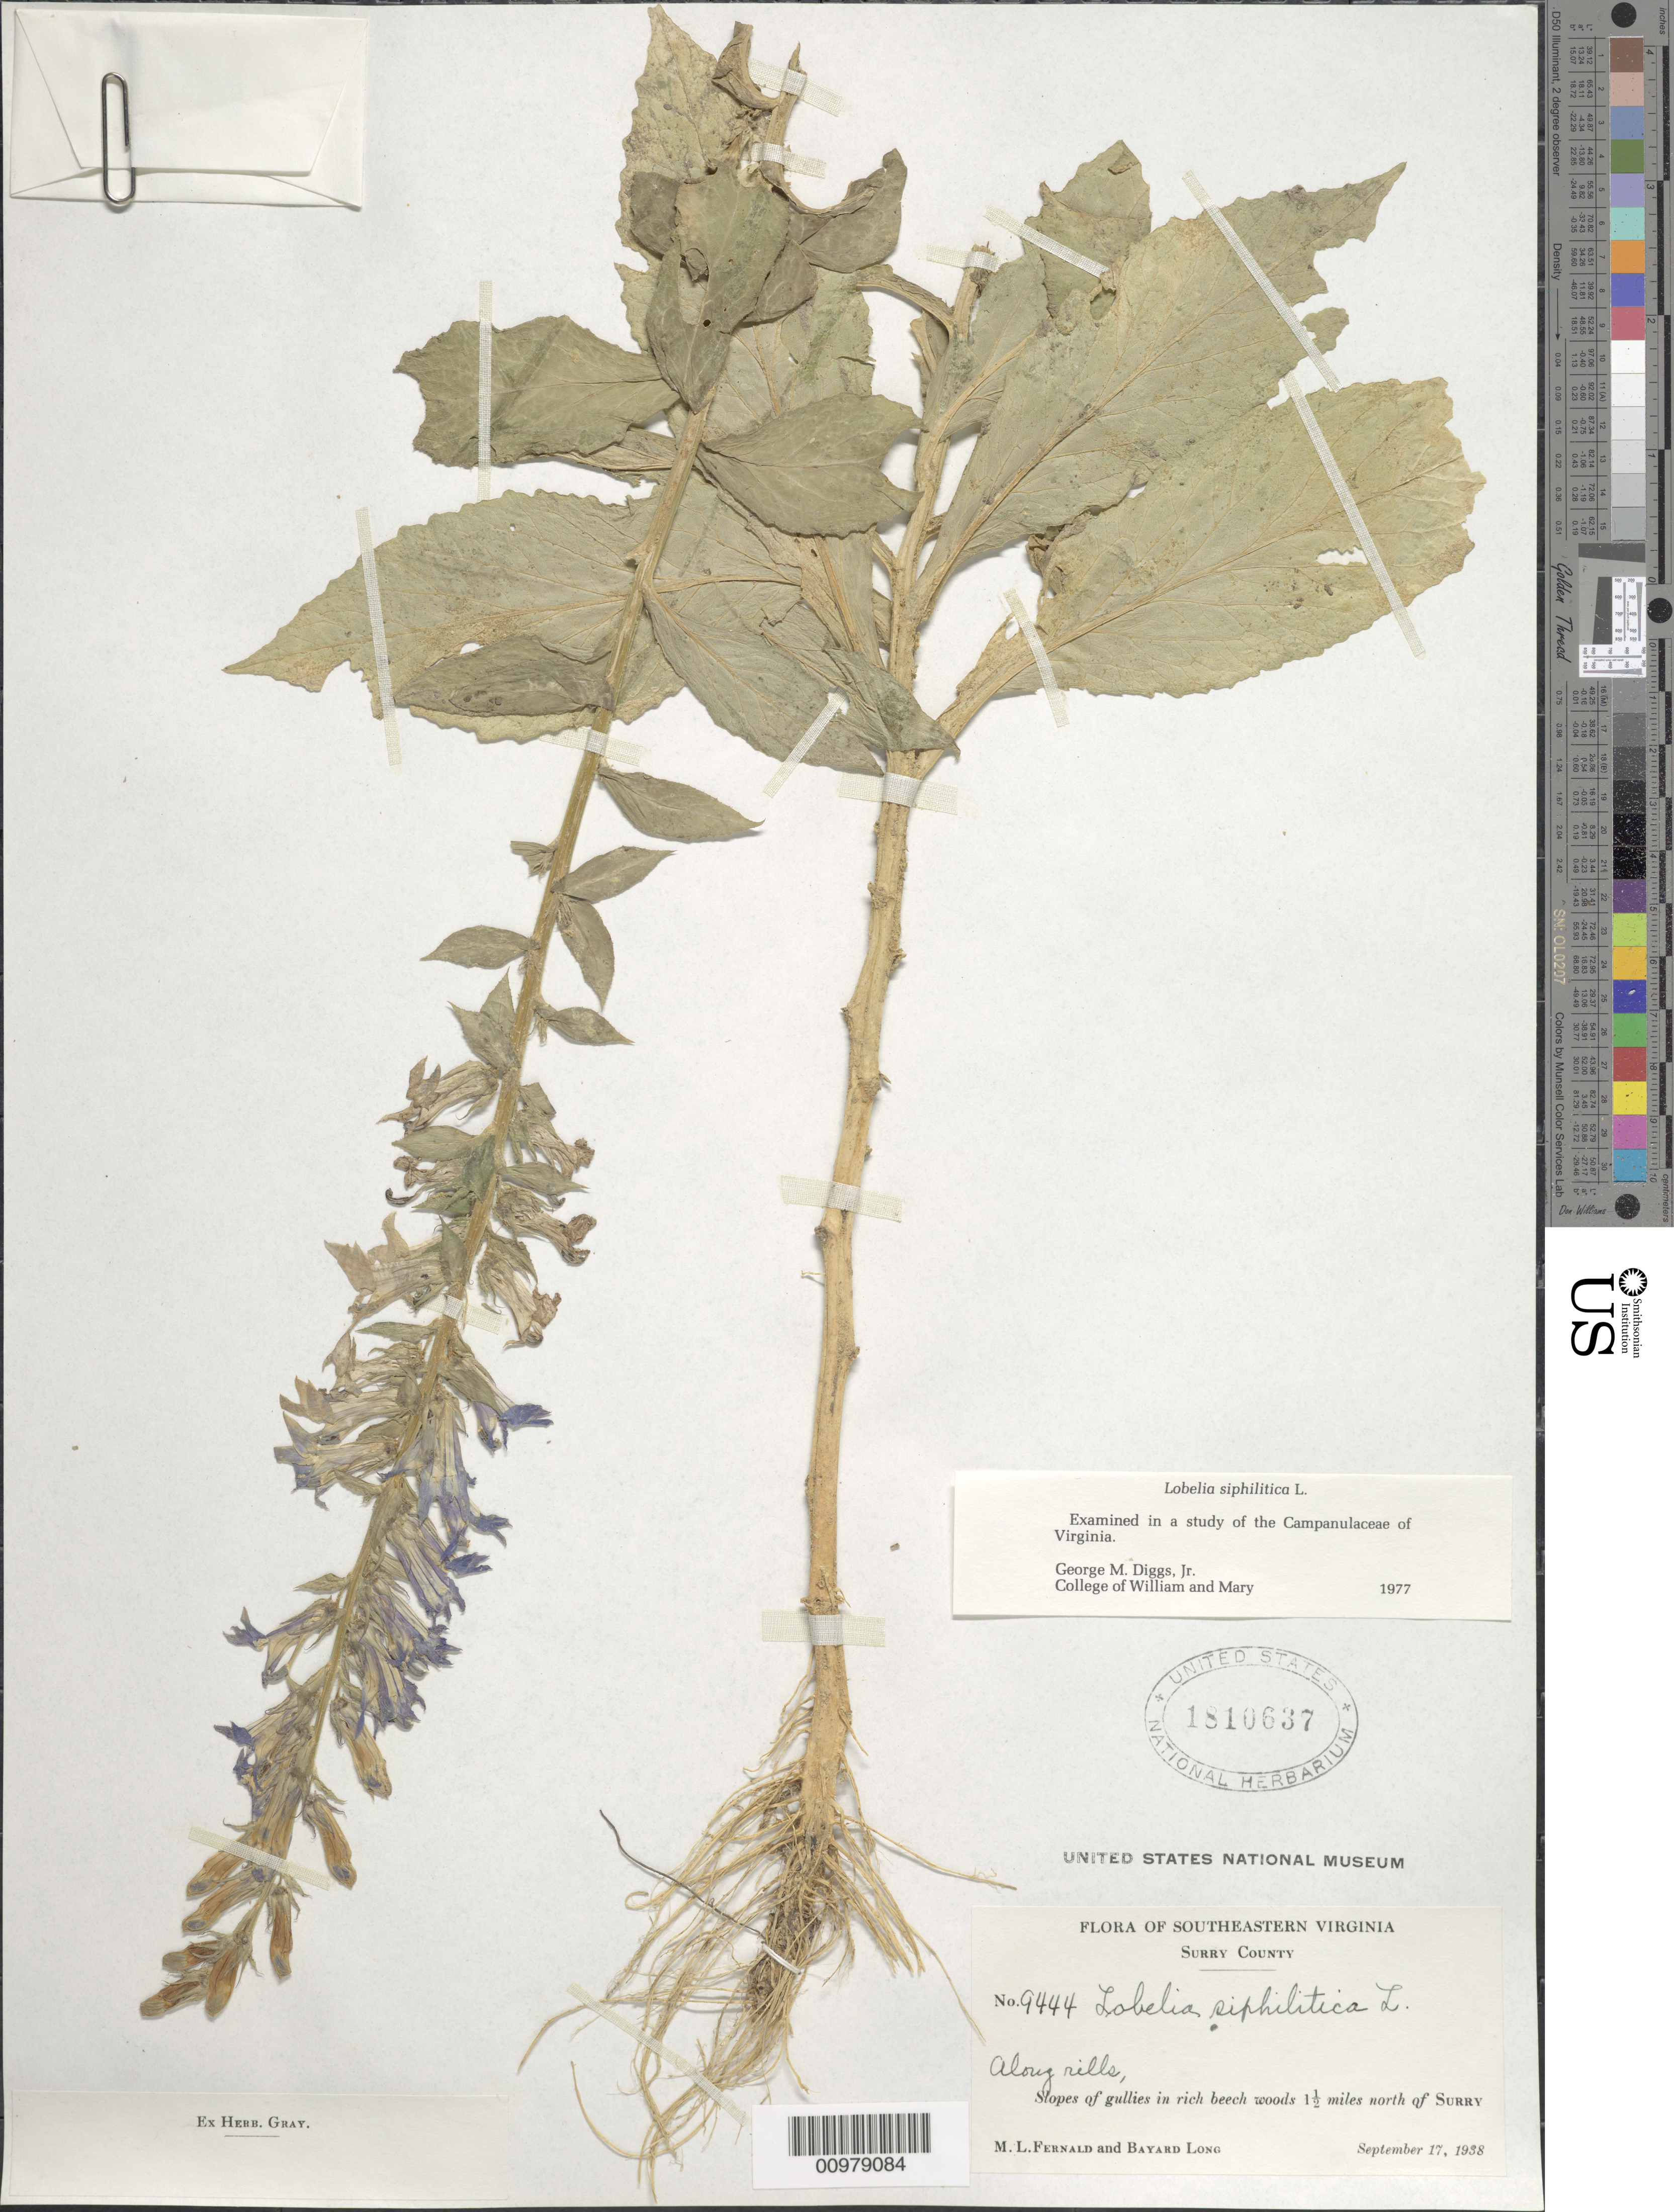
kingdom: Plantae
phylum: Tracheophyta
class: Magnoliopsida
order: Asterales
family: Campanulaceae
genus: Lobelia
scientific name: Lobelia siphilitica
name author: L.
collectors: M. L. Fernald & B. H. Long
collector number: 9444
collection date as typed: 17 Sep 1938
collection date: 1938-09-17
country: United States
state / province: Virginia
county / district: Surry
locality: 1.5 miles north of Surry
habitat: slopes of gullies in rich beech woods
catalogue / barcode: US 1810637